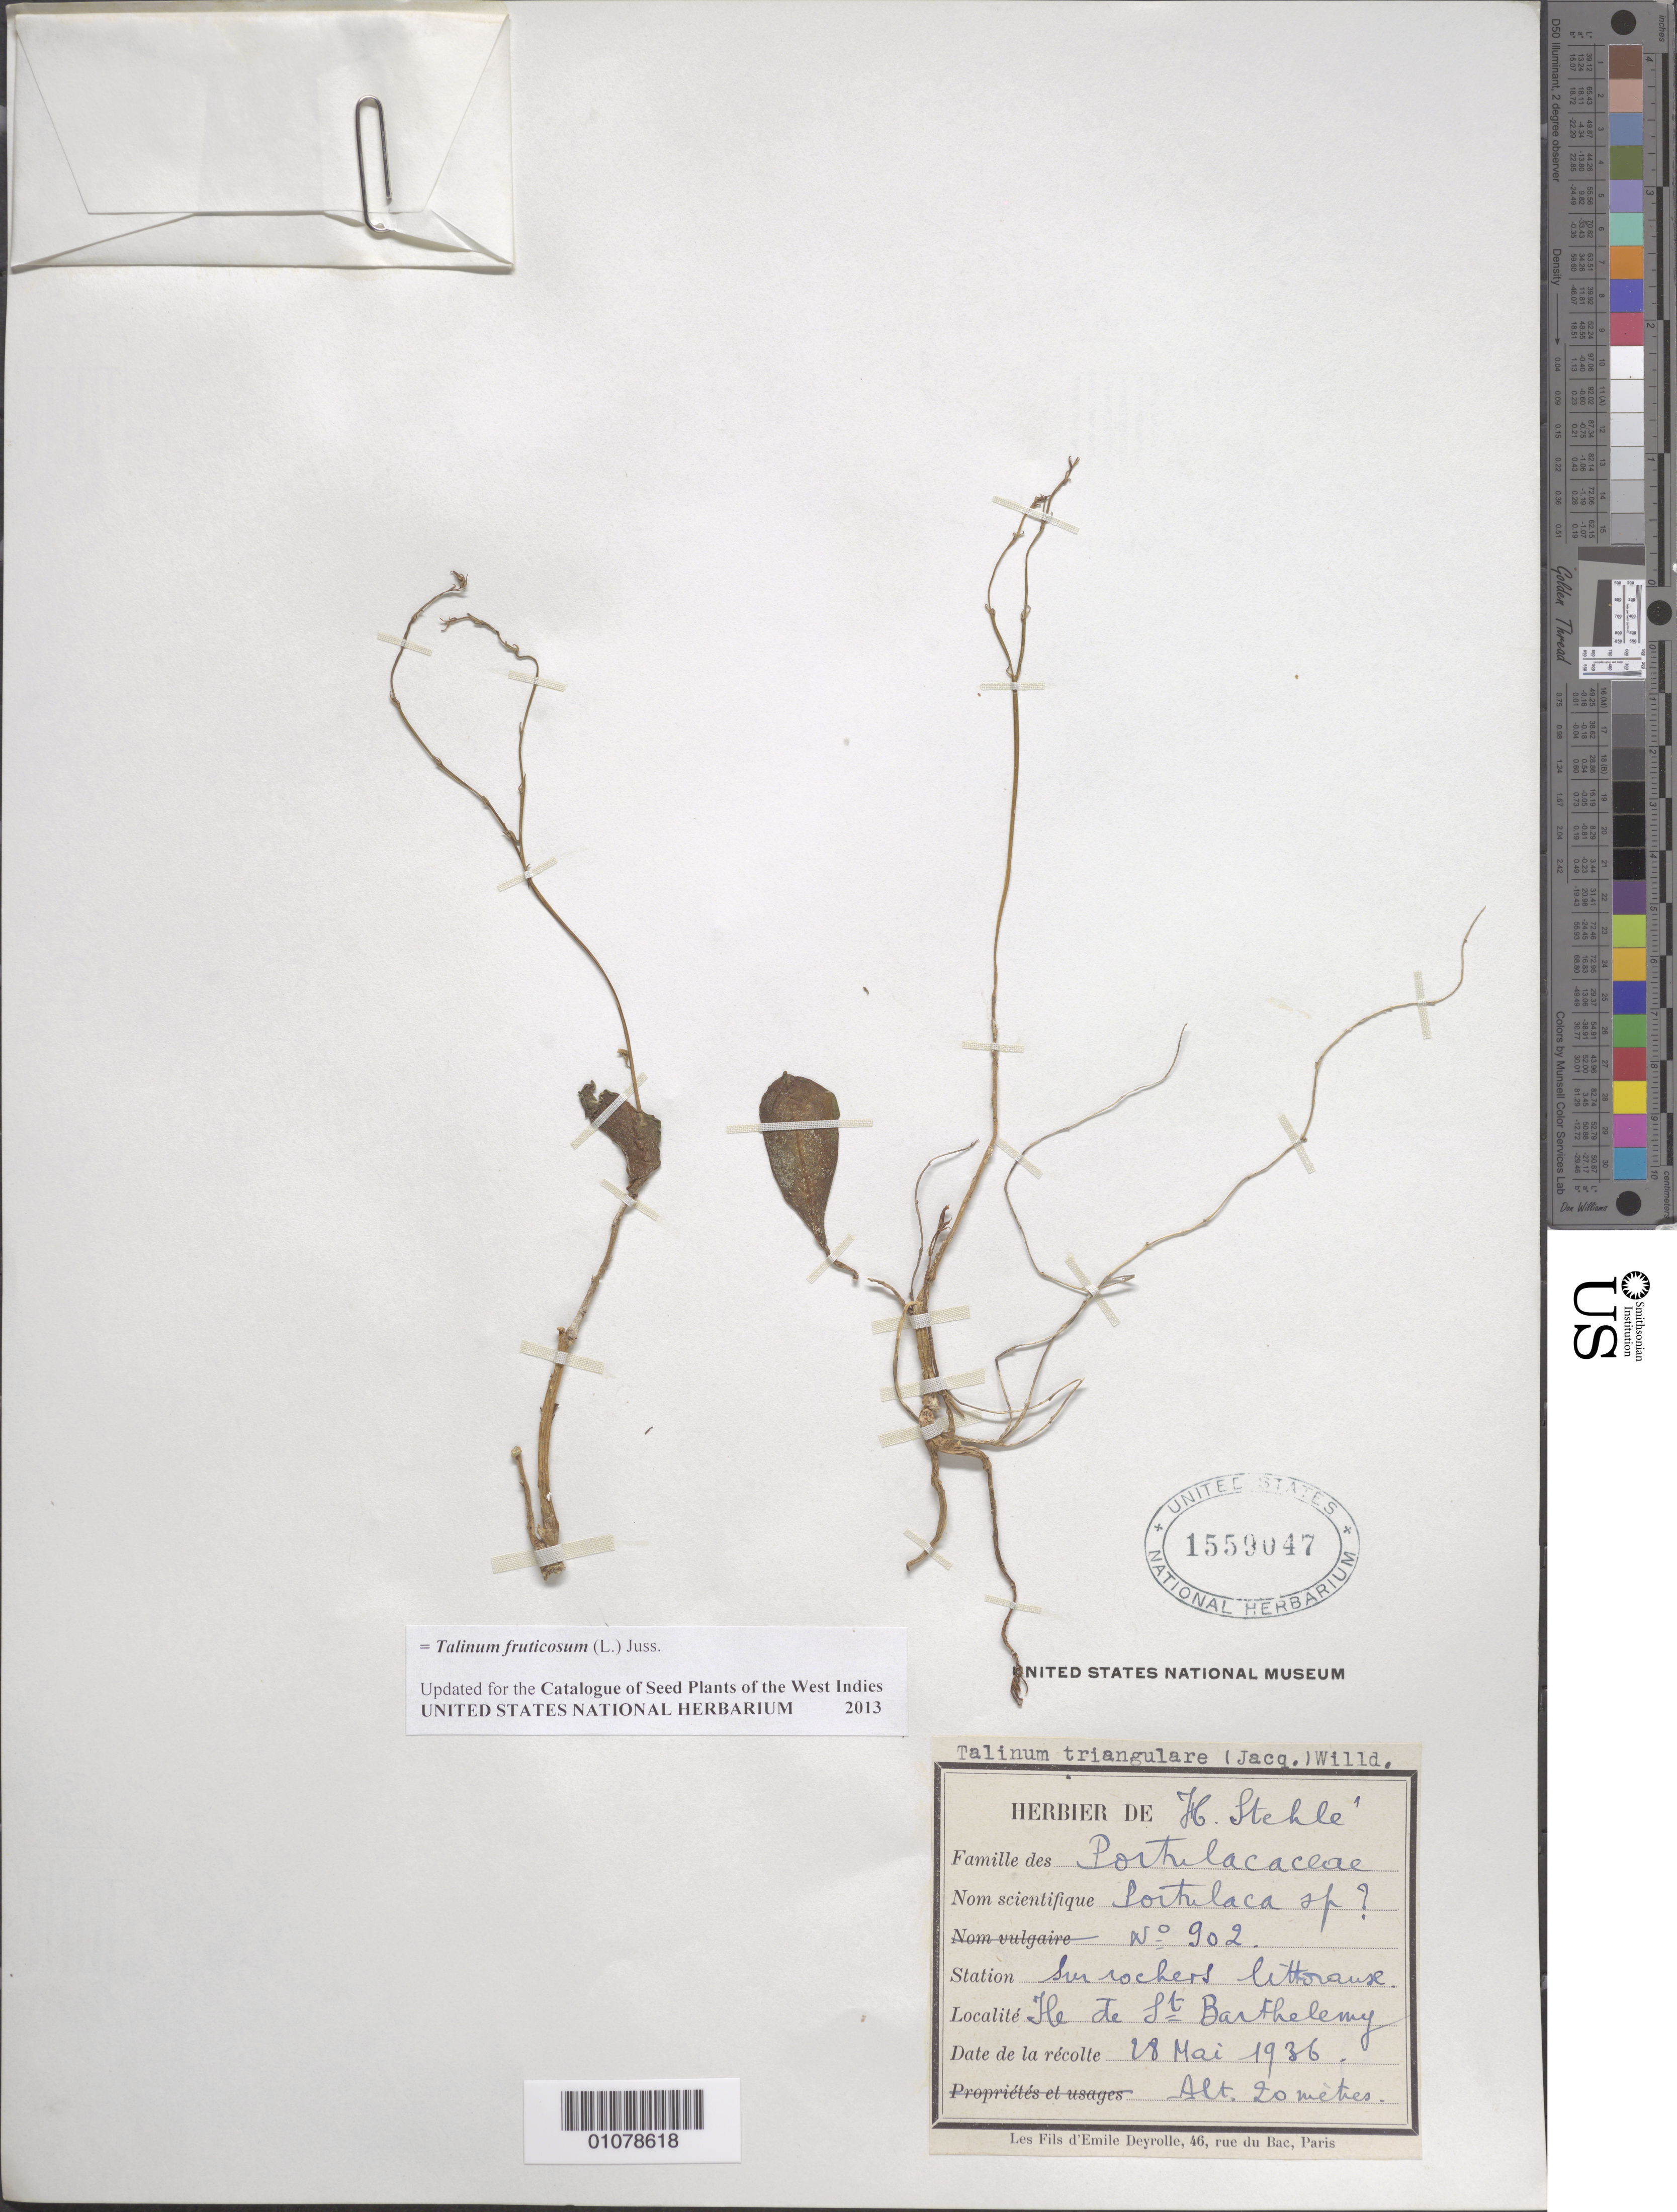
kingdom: Plantae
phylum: Tracheophyta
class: Magnoliopsida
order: Caryophyllales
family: Talinaceae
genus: Talinum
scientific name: Talinum fruticosum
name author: (L.) Juss.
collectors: H. Stehlé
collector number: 902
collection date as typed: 28 May 1936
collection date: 1936-05-28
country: Saint Barthélemy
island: St. Barthélemy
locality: Ile de St Barthelemy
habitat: Sur rochers littoraux.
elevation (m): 20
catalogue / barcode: US 1559047